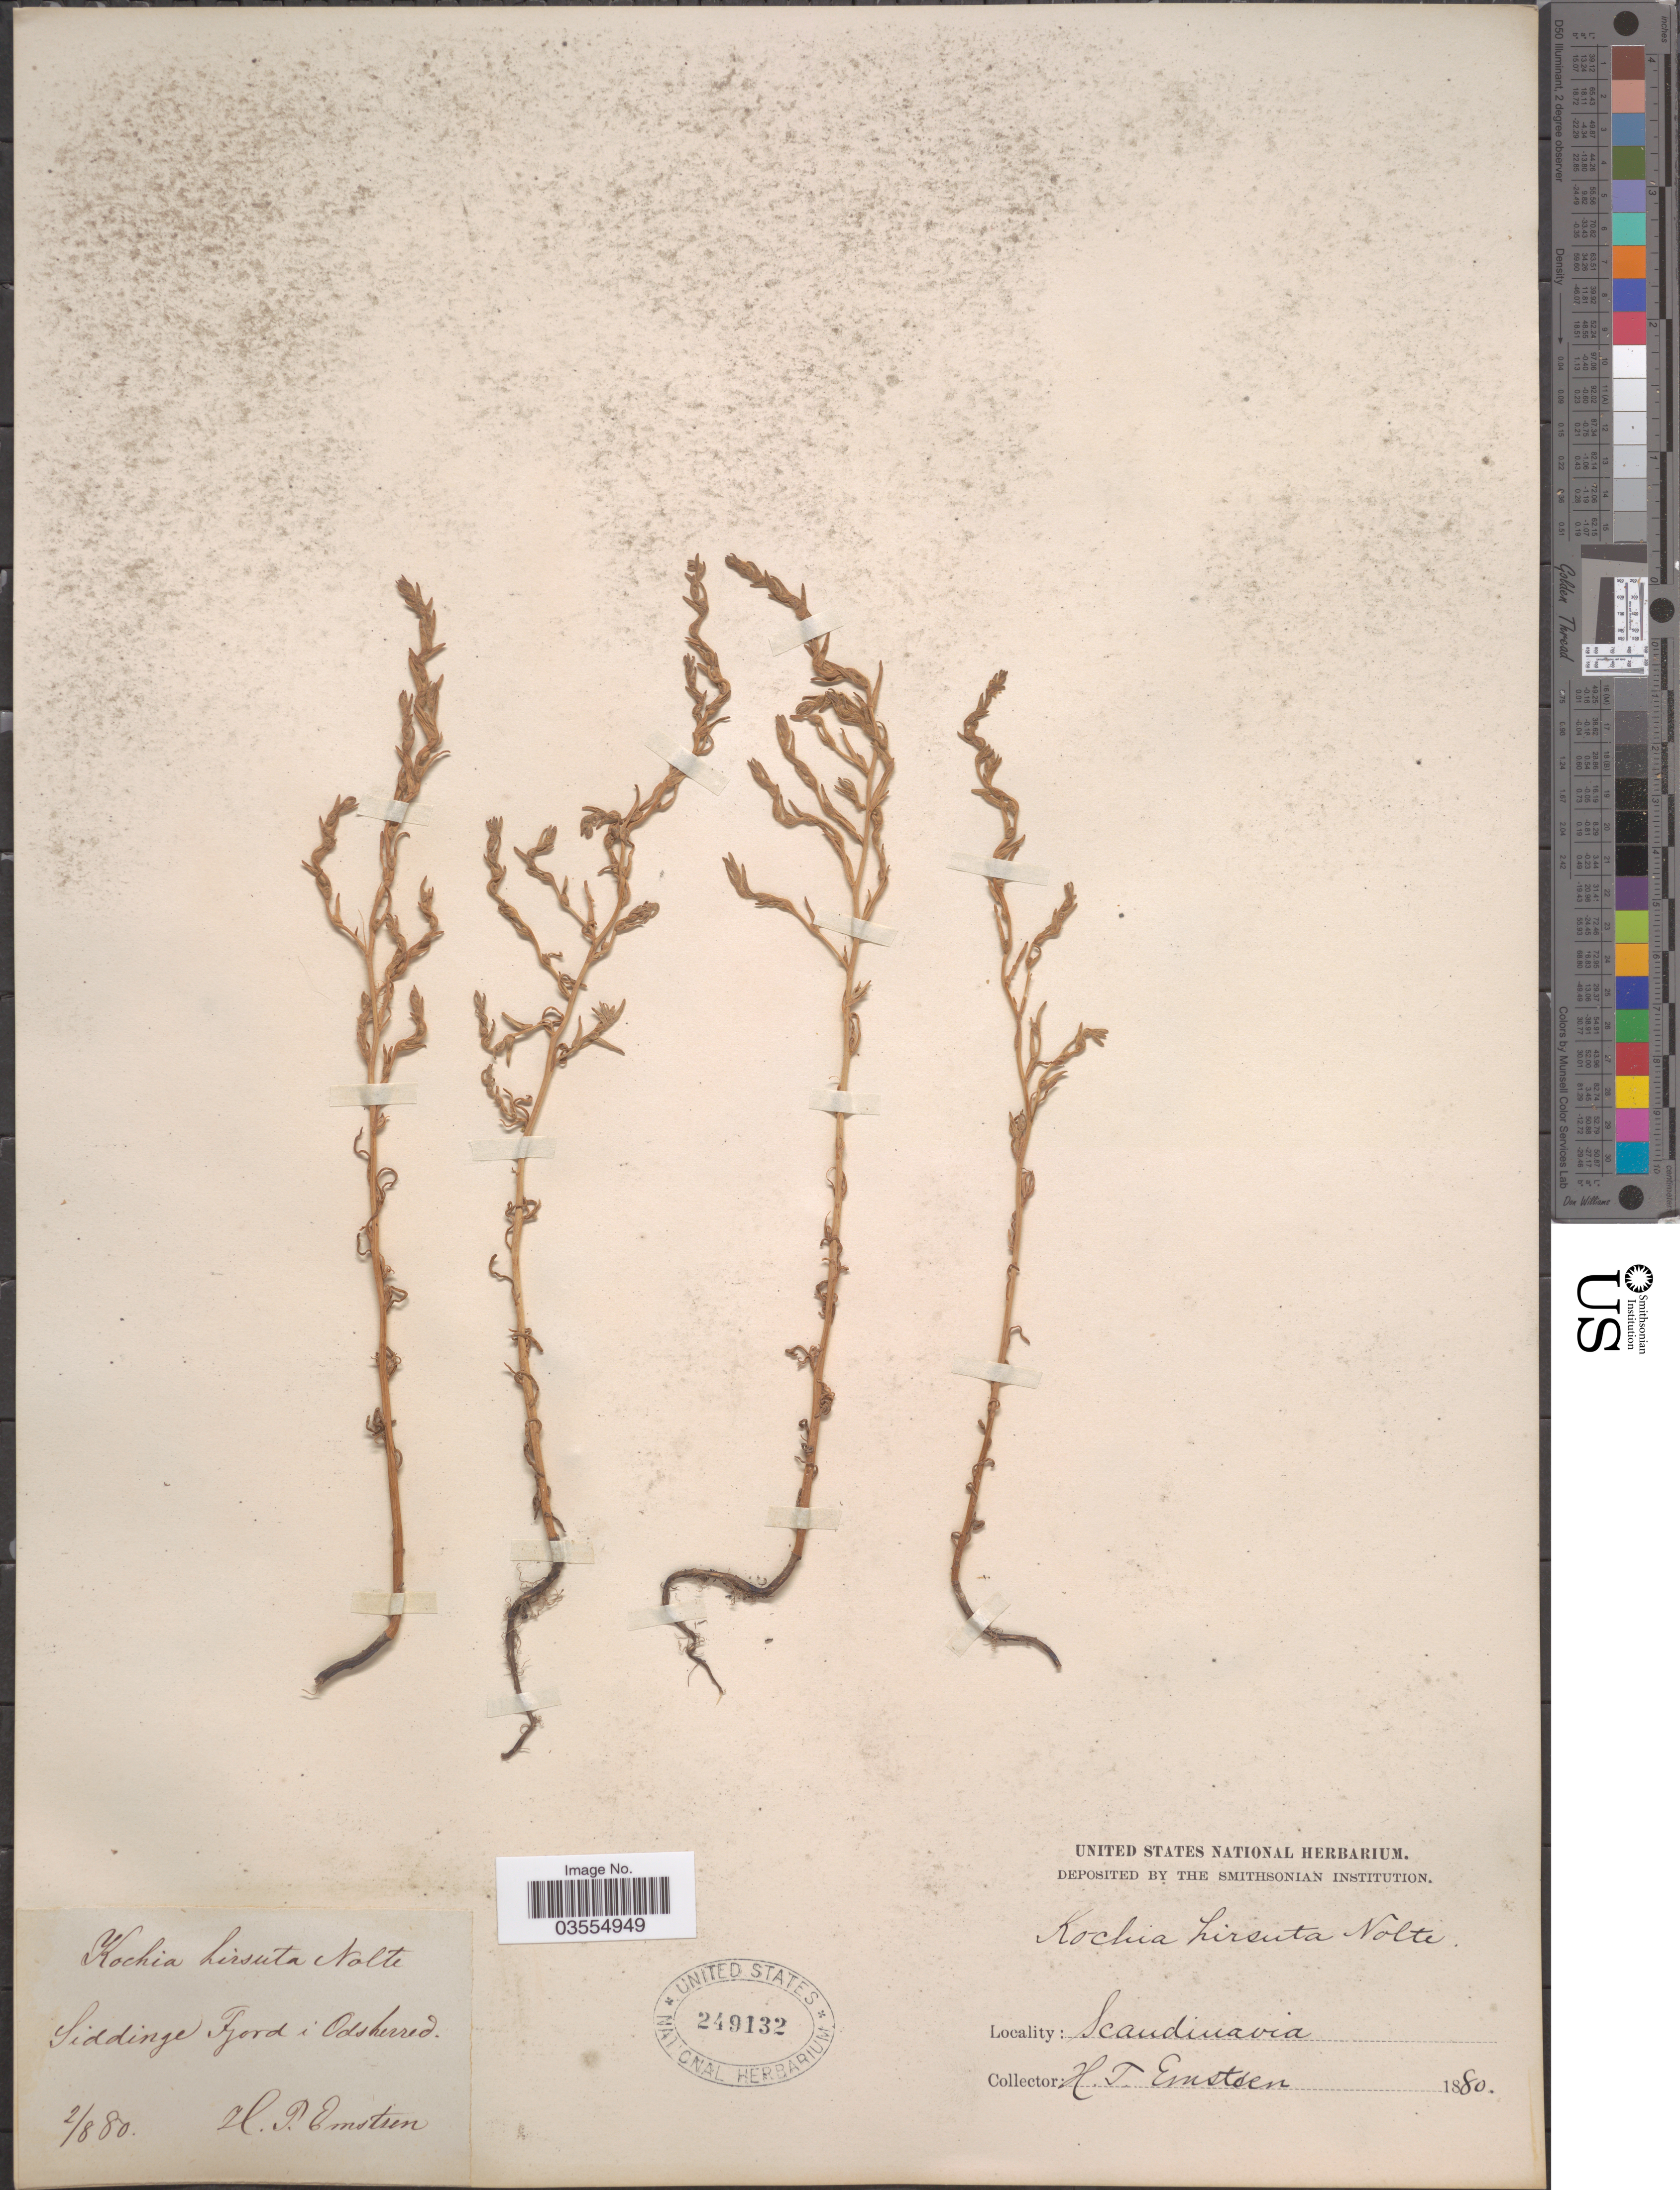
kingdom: Plantae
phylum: Tracheophyta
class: Magnoliopsida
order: Caryophyllales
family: Amaranthaceae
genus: Spirobassia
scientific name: Spirobassia hirsuta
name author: (L.) Freitag & G. Kadereit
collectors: H. Ernstsen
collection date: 1880-08-02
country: Denmark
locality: Siddinge Fjord i Odsherred. Scandinavia.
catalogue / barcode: US 249132